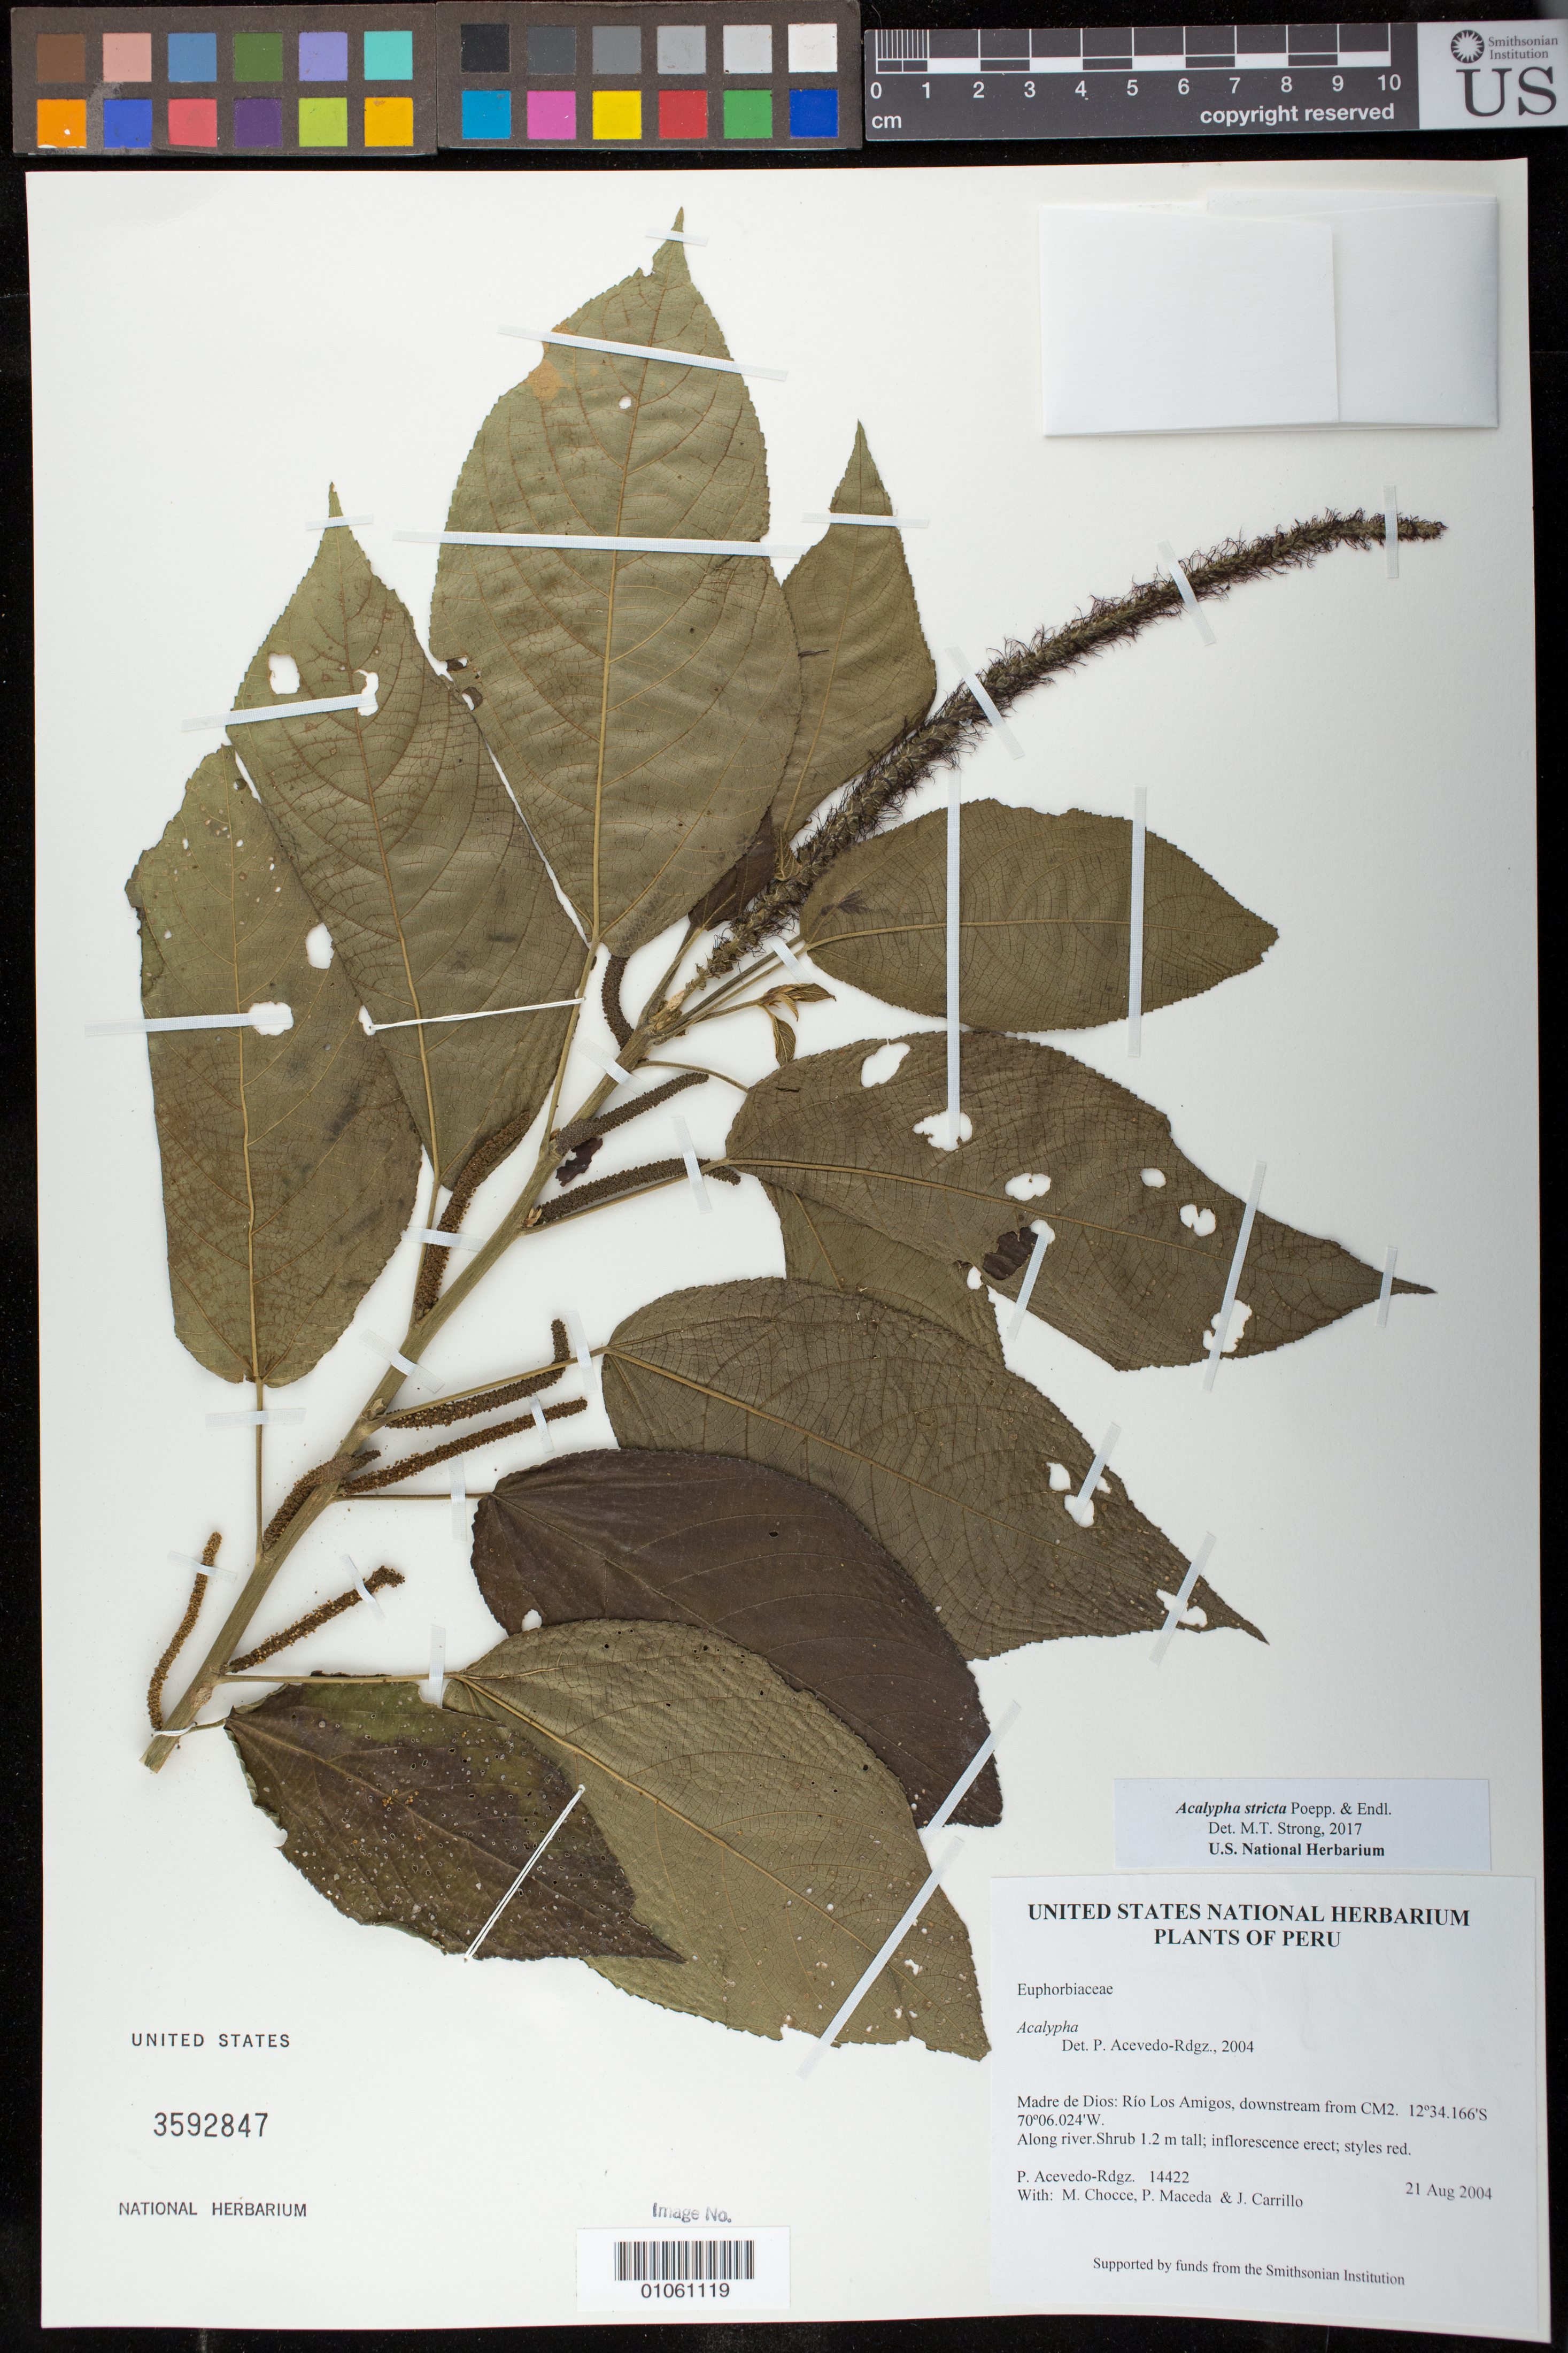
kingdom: Plantae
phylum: Tracheophyta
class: Magnoliopsida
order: Malpighiales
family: Euphorbiaceae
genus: Acalypha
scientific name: Acalypha stricta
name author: Poepp. & Endl.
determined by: Strong, M. T., (US), Smithsonian Institution - National Museum of Natural History (UNITED STATES)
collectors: P. Acevedo-Rodr., M. Chocce, P. Maceda & J. Carrillo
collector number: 14422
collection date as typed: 21 Aug 2004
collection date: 2004-08-21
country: Peru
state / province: Madre de Dios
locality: Madre de Dios: Río Los Amigos, downstream from CM2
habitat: Along river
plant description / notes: US, NY, MO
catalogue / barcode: US 3592847